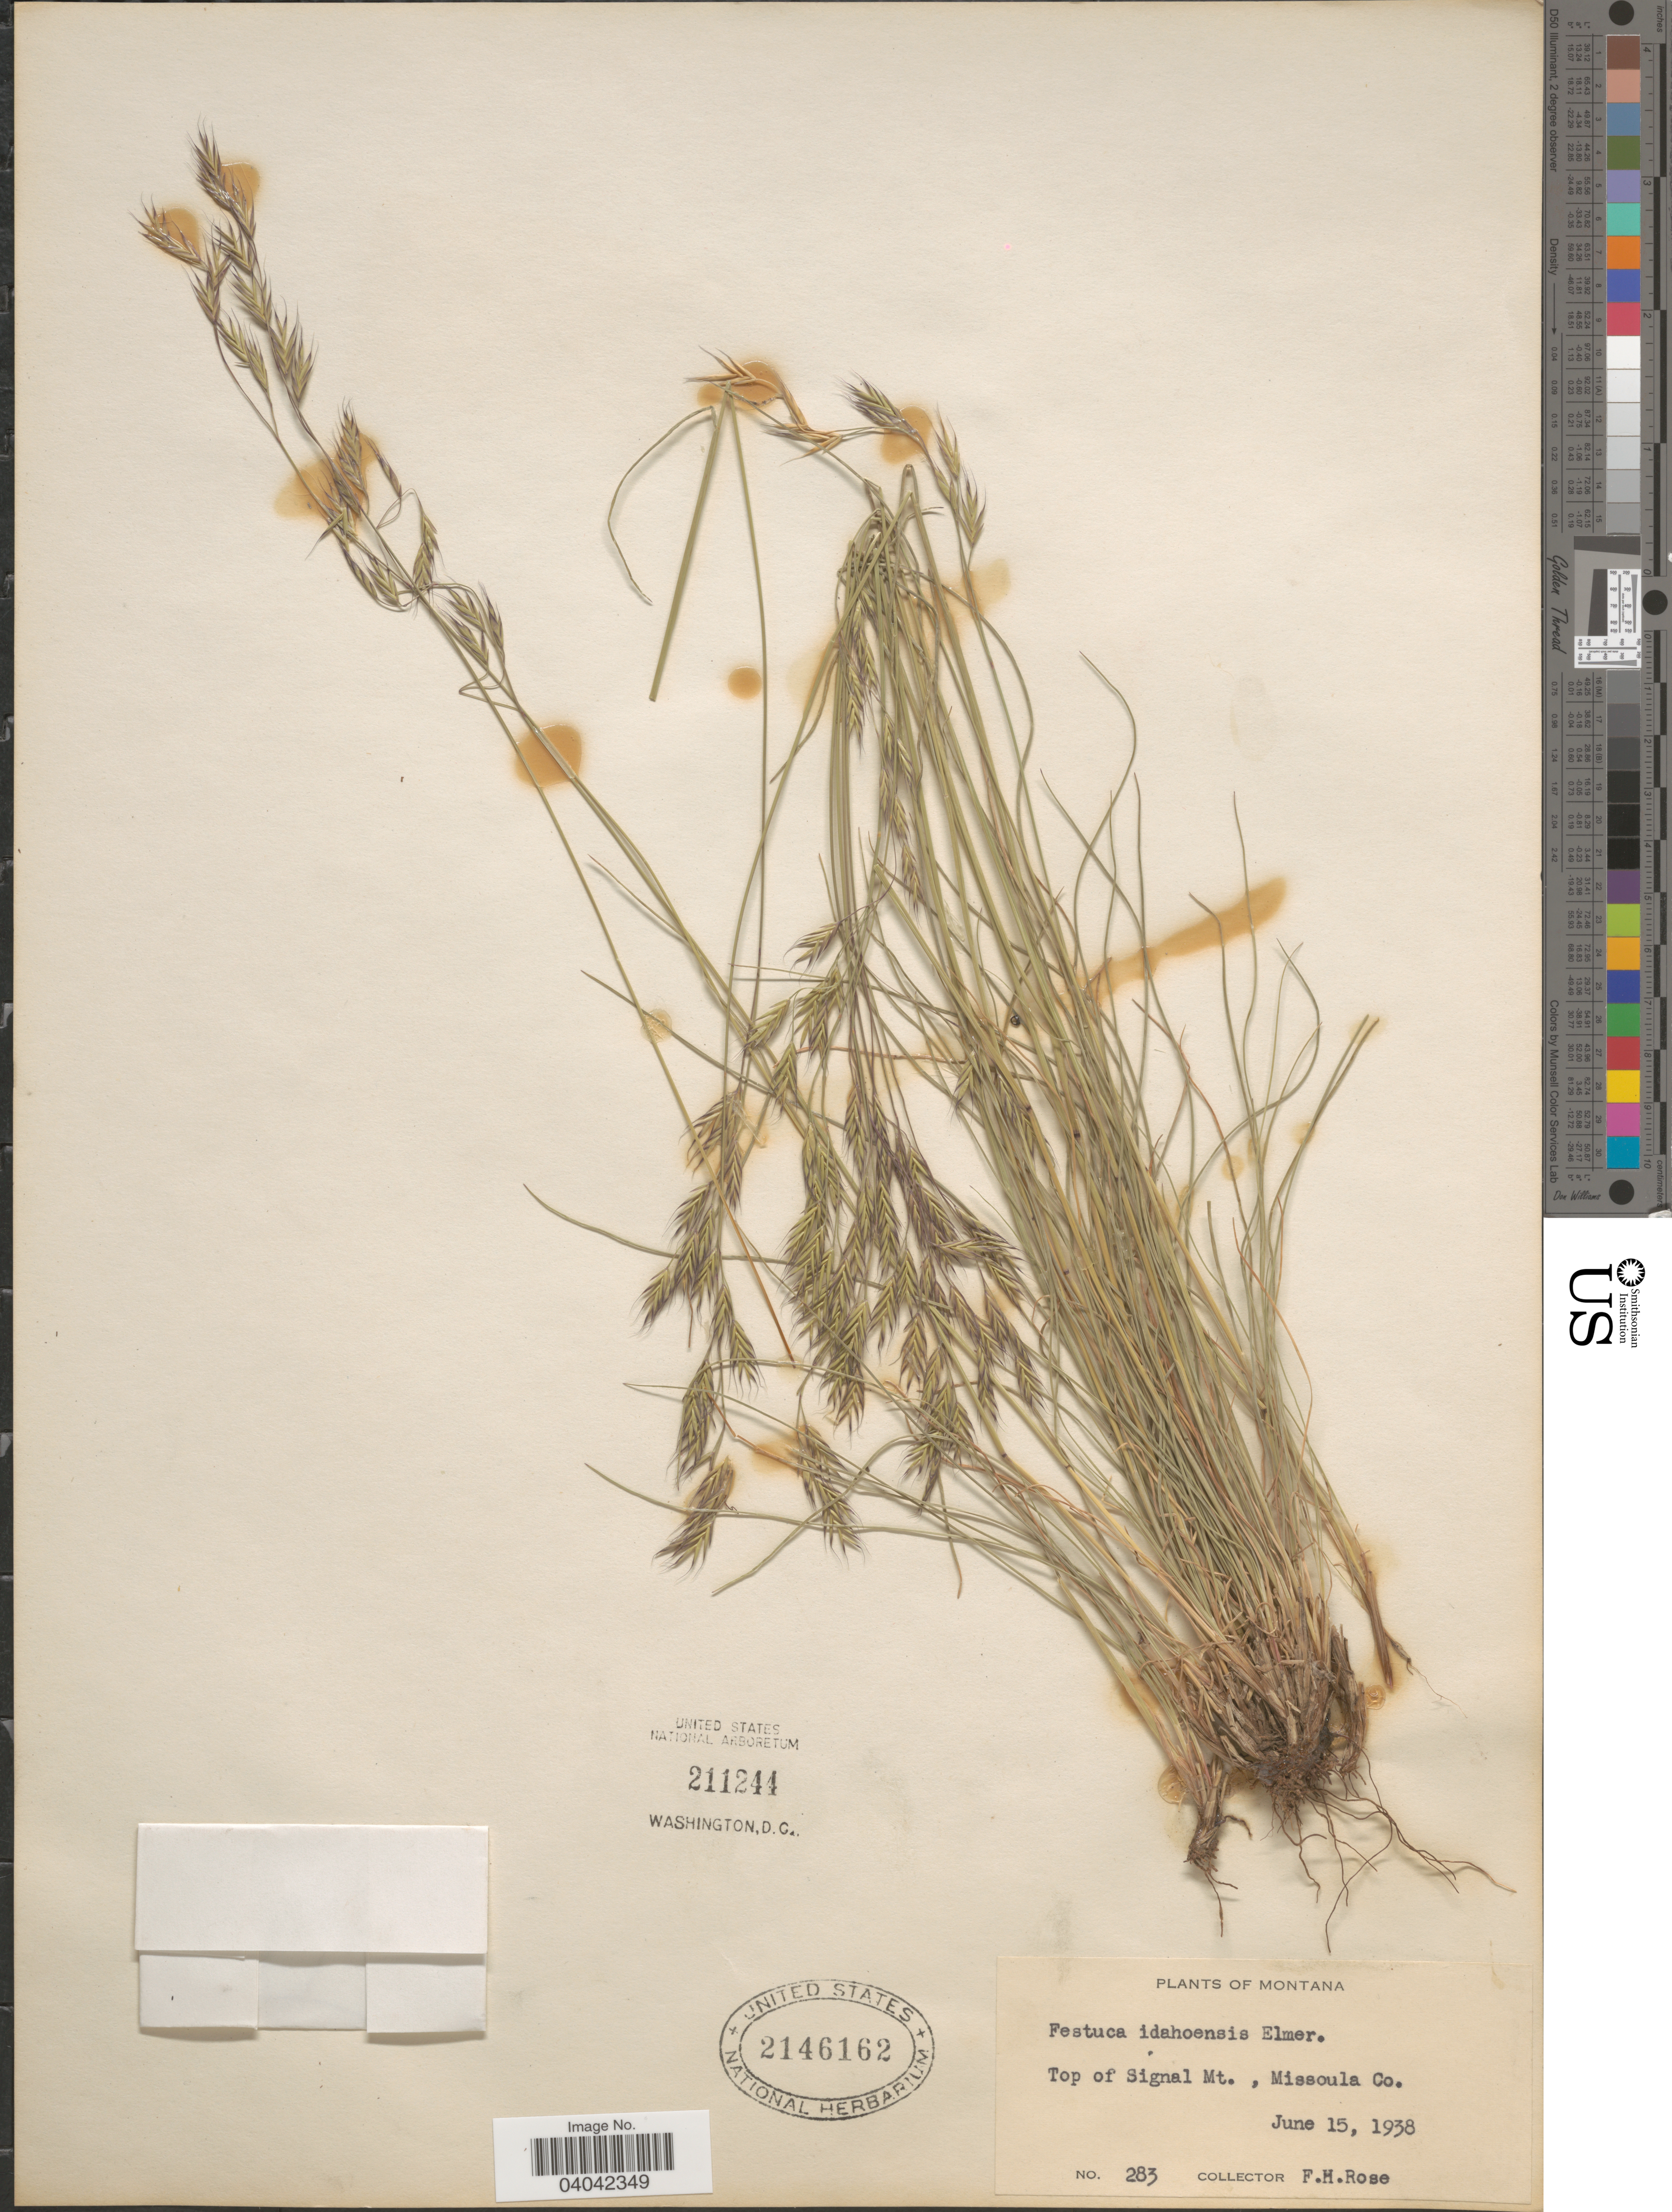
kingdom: Plantae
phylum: Tracheophyta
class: Liliopsida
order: Poales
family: Poaceae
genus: Festuca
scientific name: Festuca idahoensis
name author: Elmer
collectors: F. H. Rose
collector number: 283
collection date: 1938-06-15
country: United States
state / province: Montana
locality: Top of Signal Mt., Missoula Co.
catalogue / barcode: US 2146162